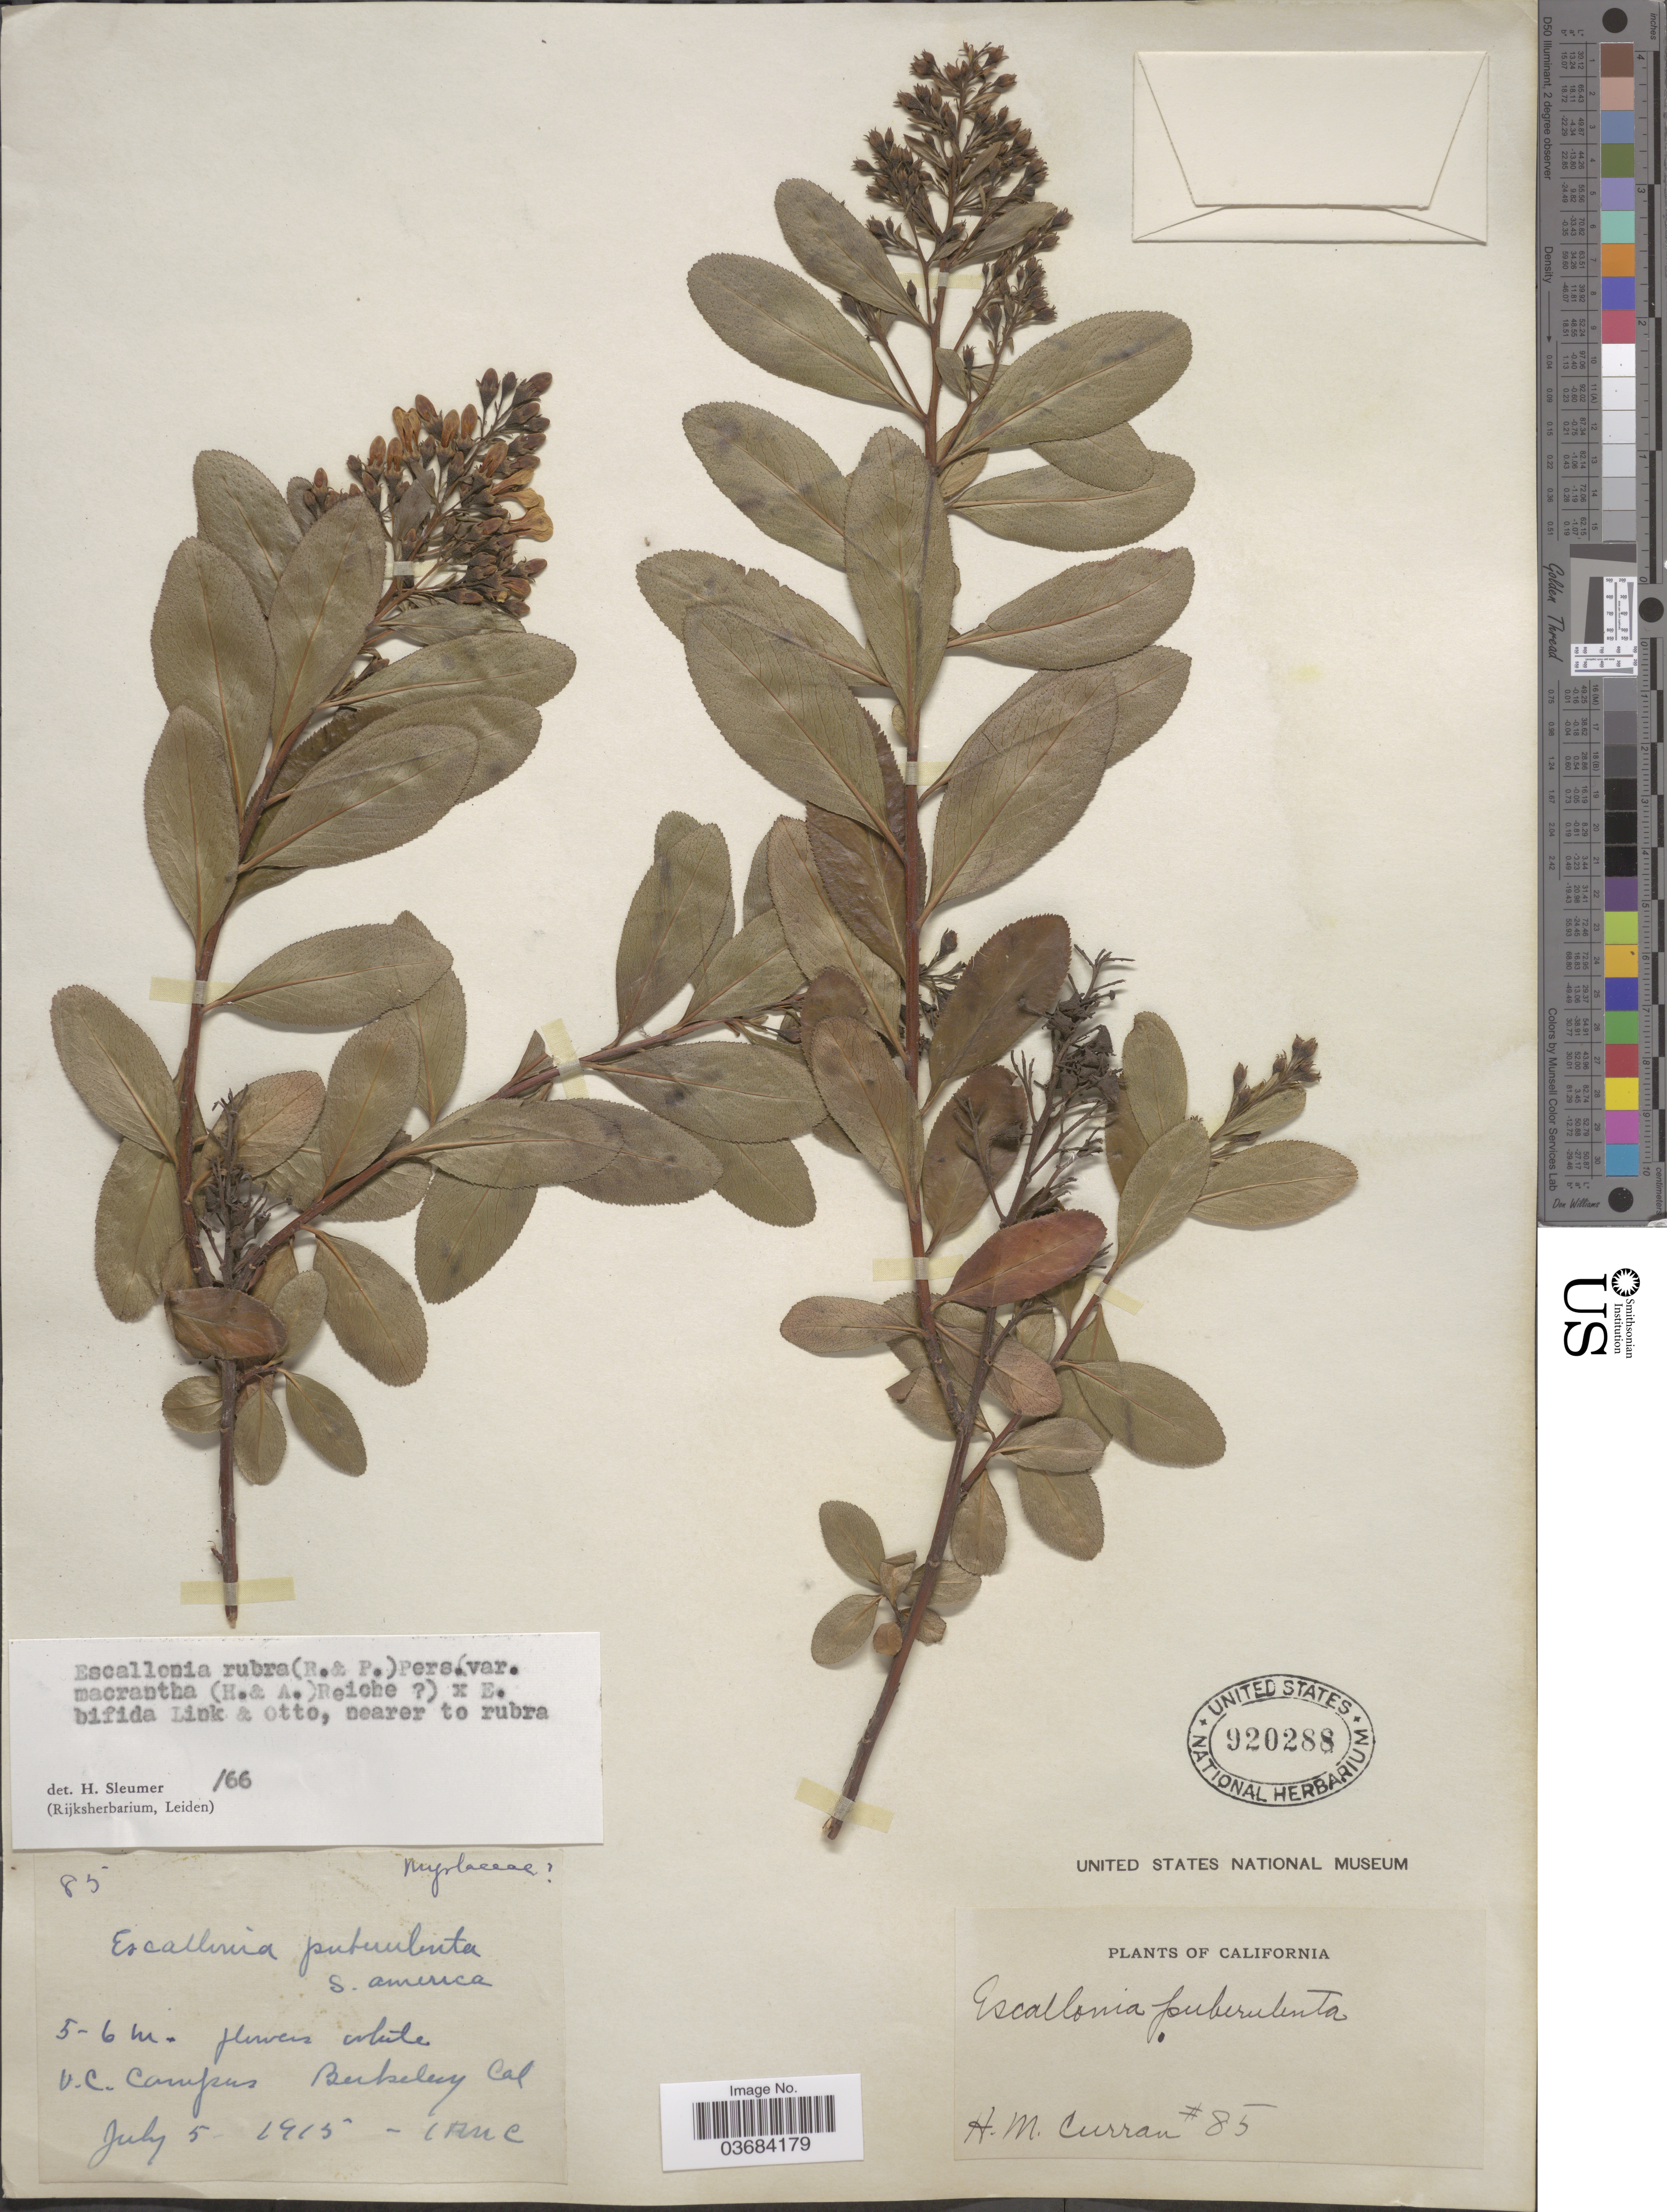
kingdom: Plantae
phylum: Tracheophyta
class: Magnoliopsida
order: Escalloniales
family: Escalloniaceae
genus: Escallonia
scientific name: Escallonia rubra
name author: (Ruiz & Pav.) Pers.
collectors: H. M. Curran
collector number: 85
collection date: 1915-07-05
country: United States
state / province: California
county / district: Alameda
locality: U.C. Campus. Berkeley.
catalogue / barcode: US 920288